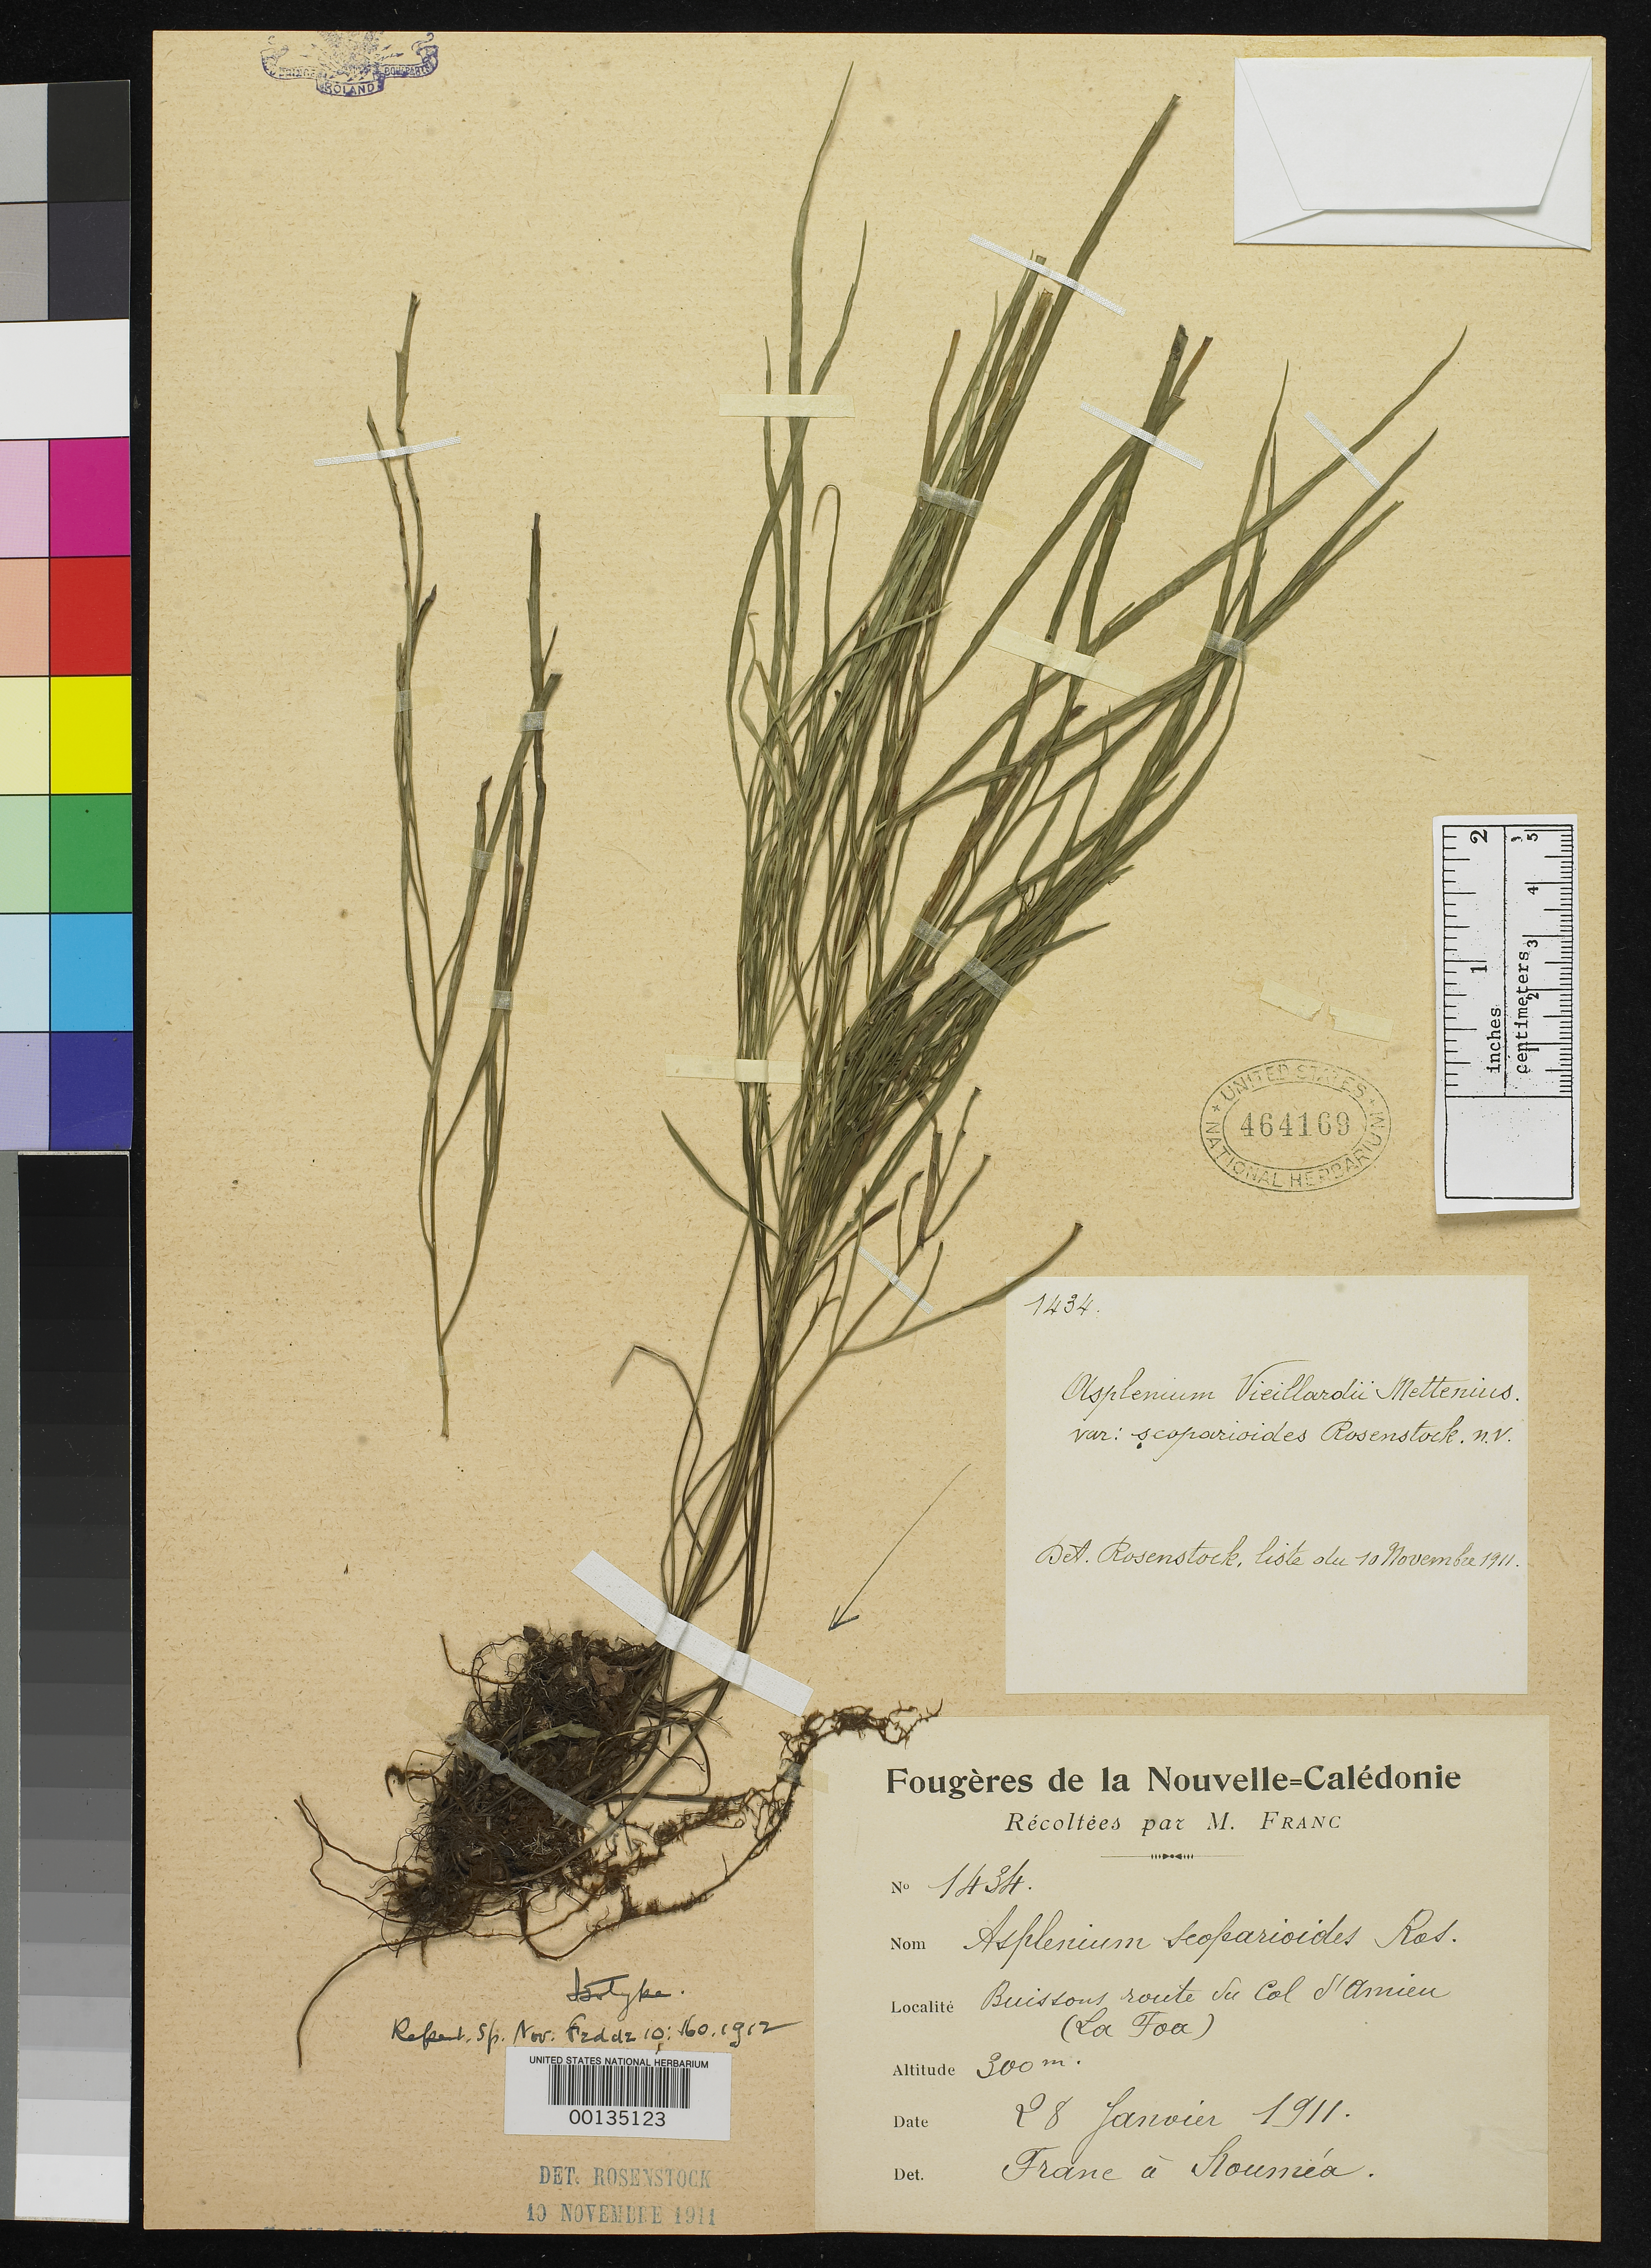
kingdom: Plantae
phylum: Tracheophyta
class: Polypodiopsida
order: Polypodiales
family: Aspleniaceae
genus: Asplenium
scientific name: Asplenium viellardii var. scoparioides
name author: Rosenst.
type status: Isosyntype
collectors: I. Franc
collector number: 1434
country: New Caledonia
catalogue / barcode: US 464169